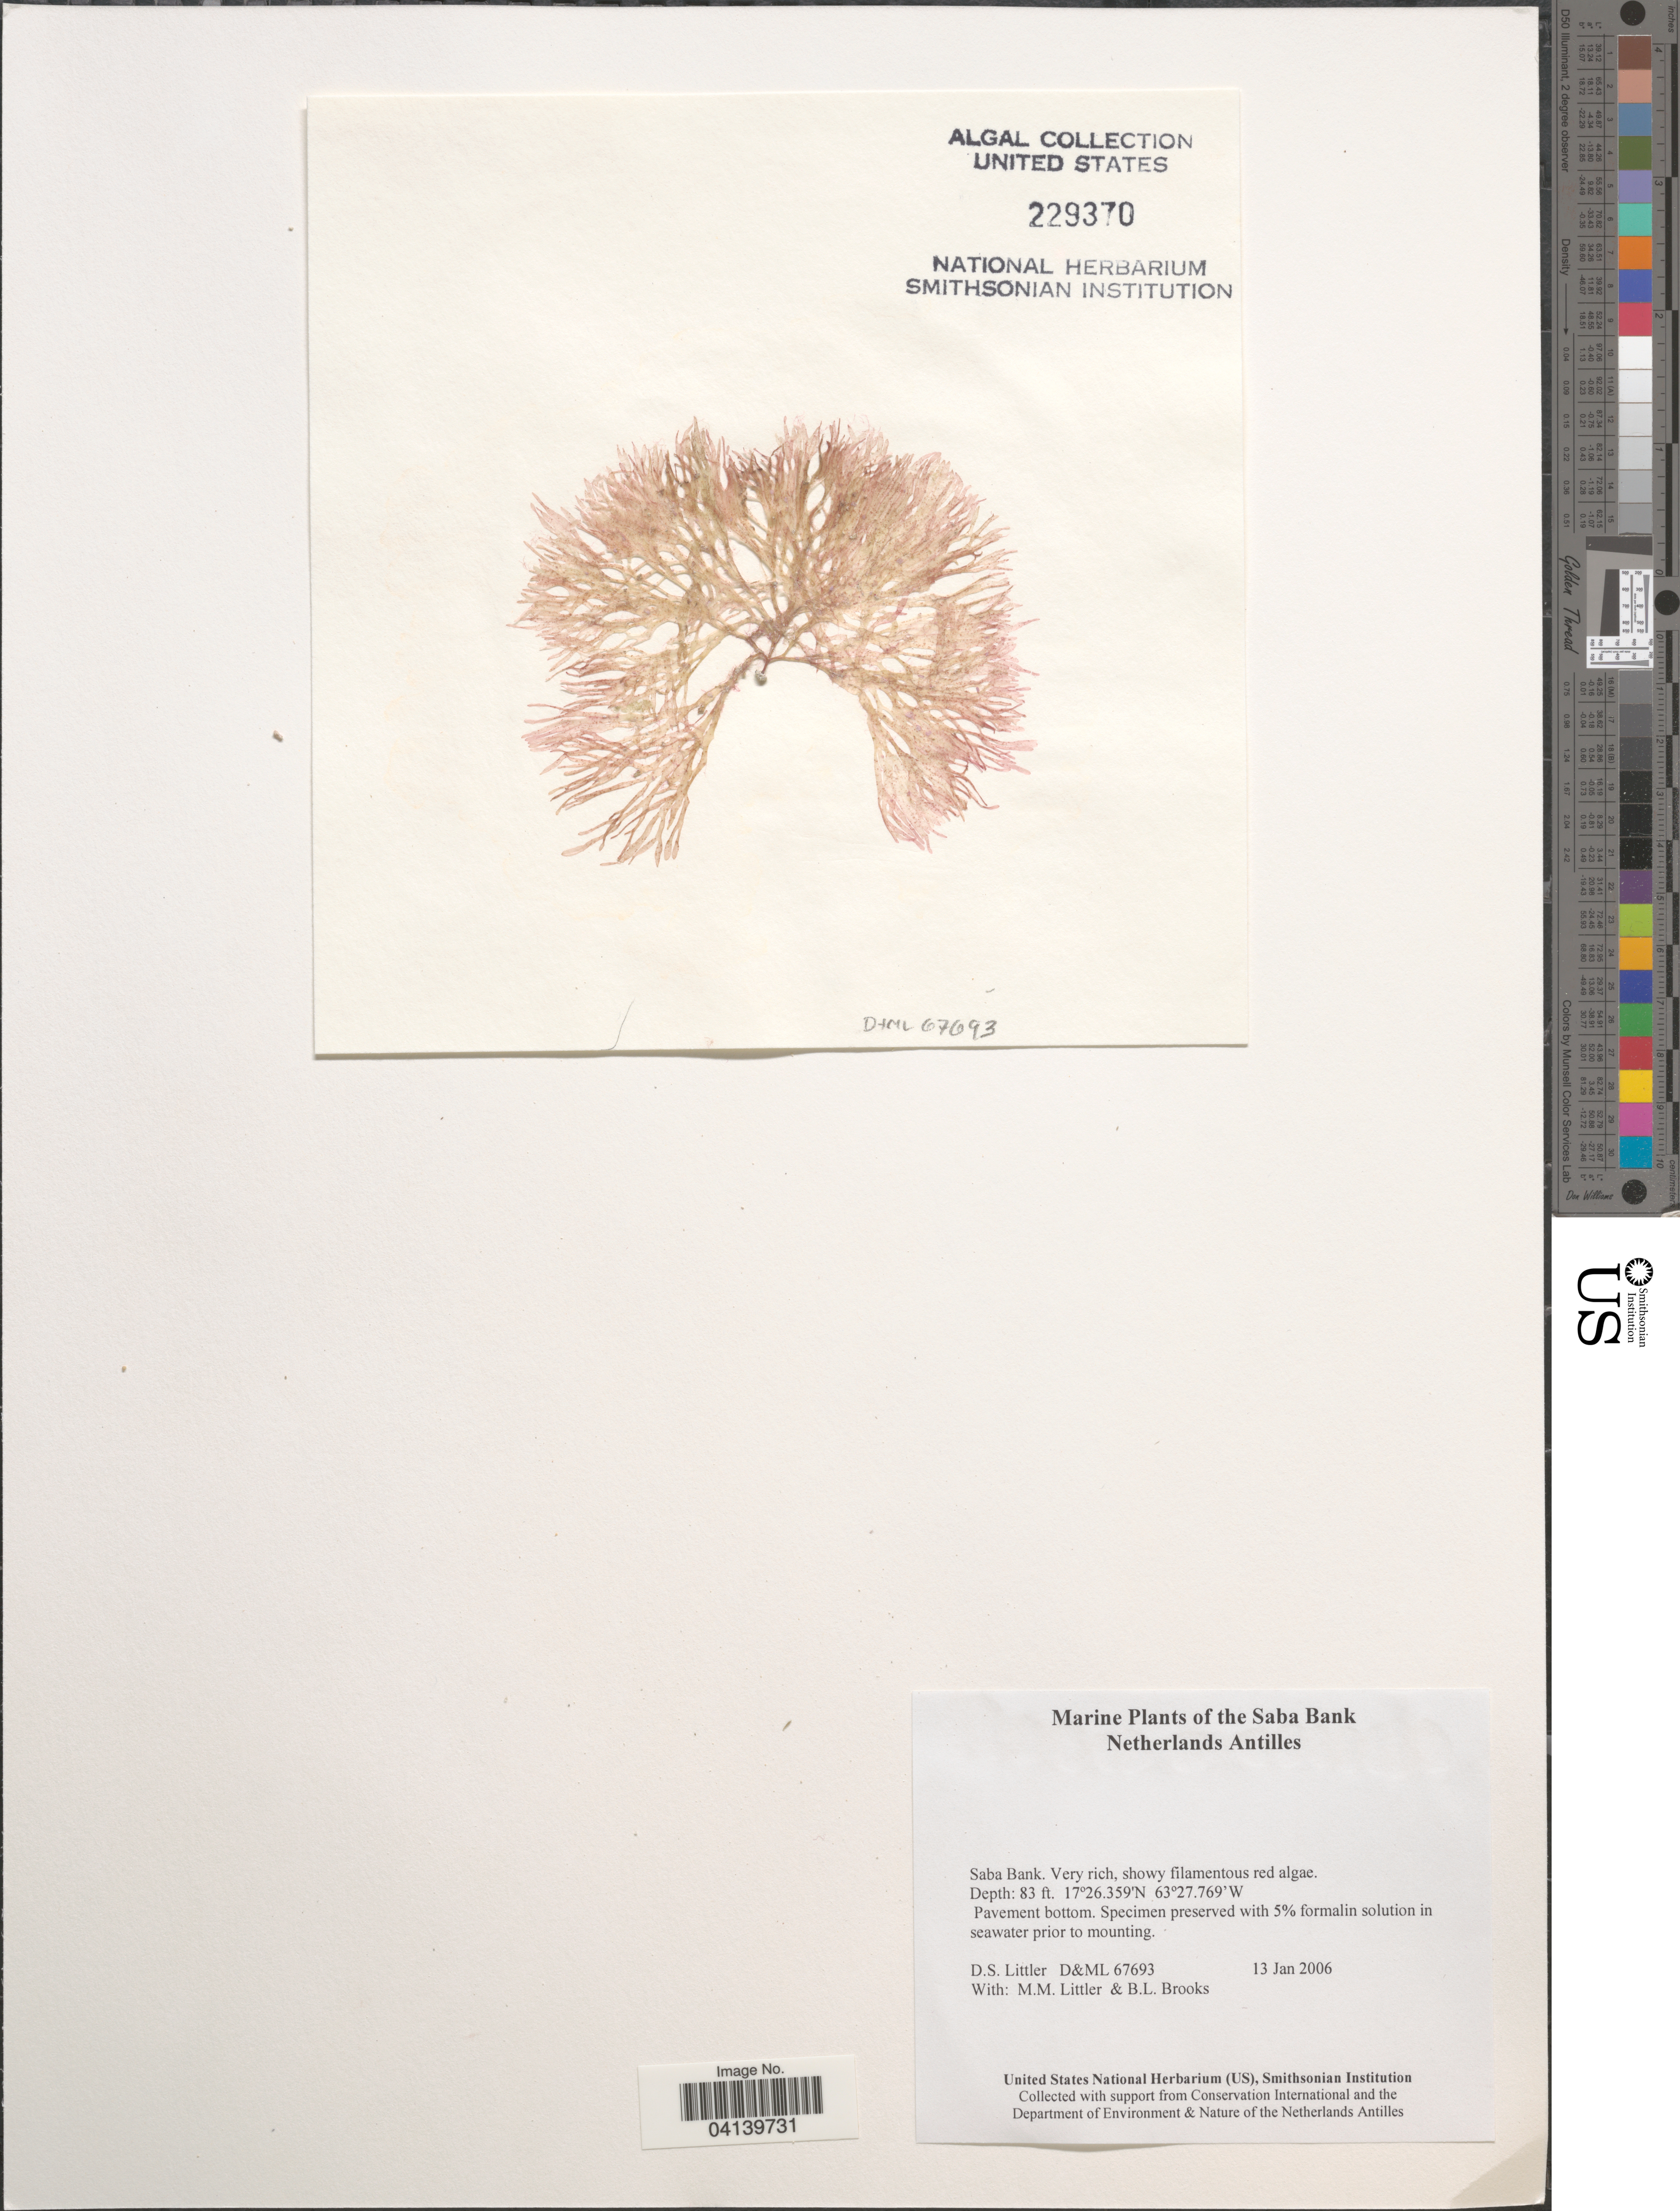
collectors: D. S. Littler & B. Brooks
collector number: D&ML 67693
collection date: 2006-01-13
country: Netherlands Antilles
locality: The Saba Bank.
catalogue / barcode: US 229370